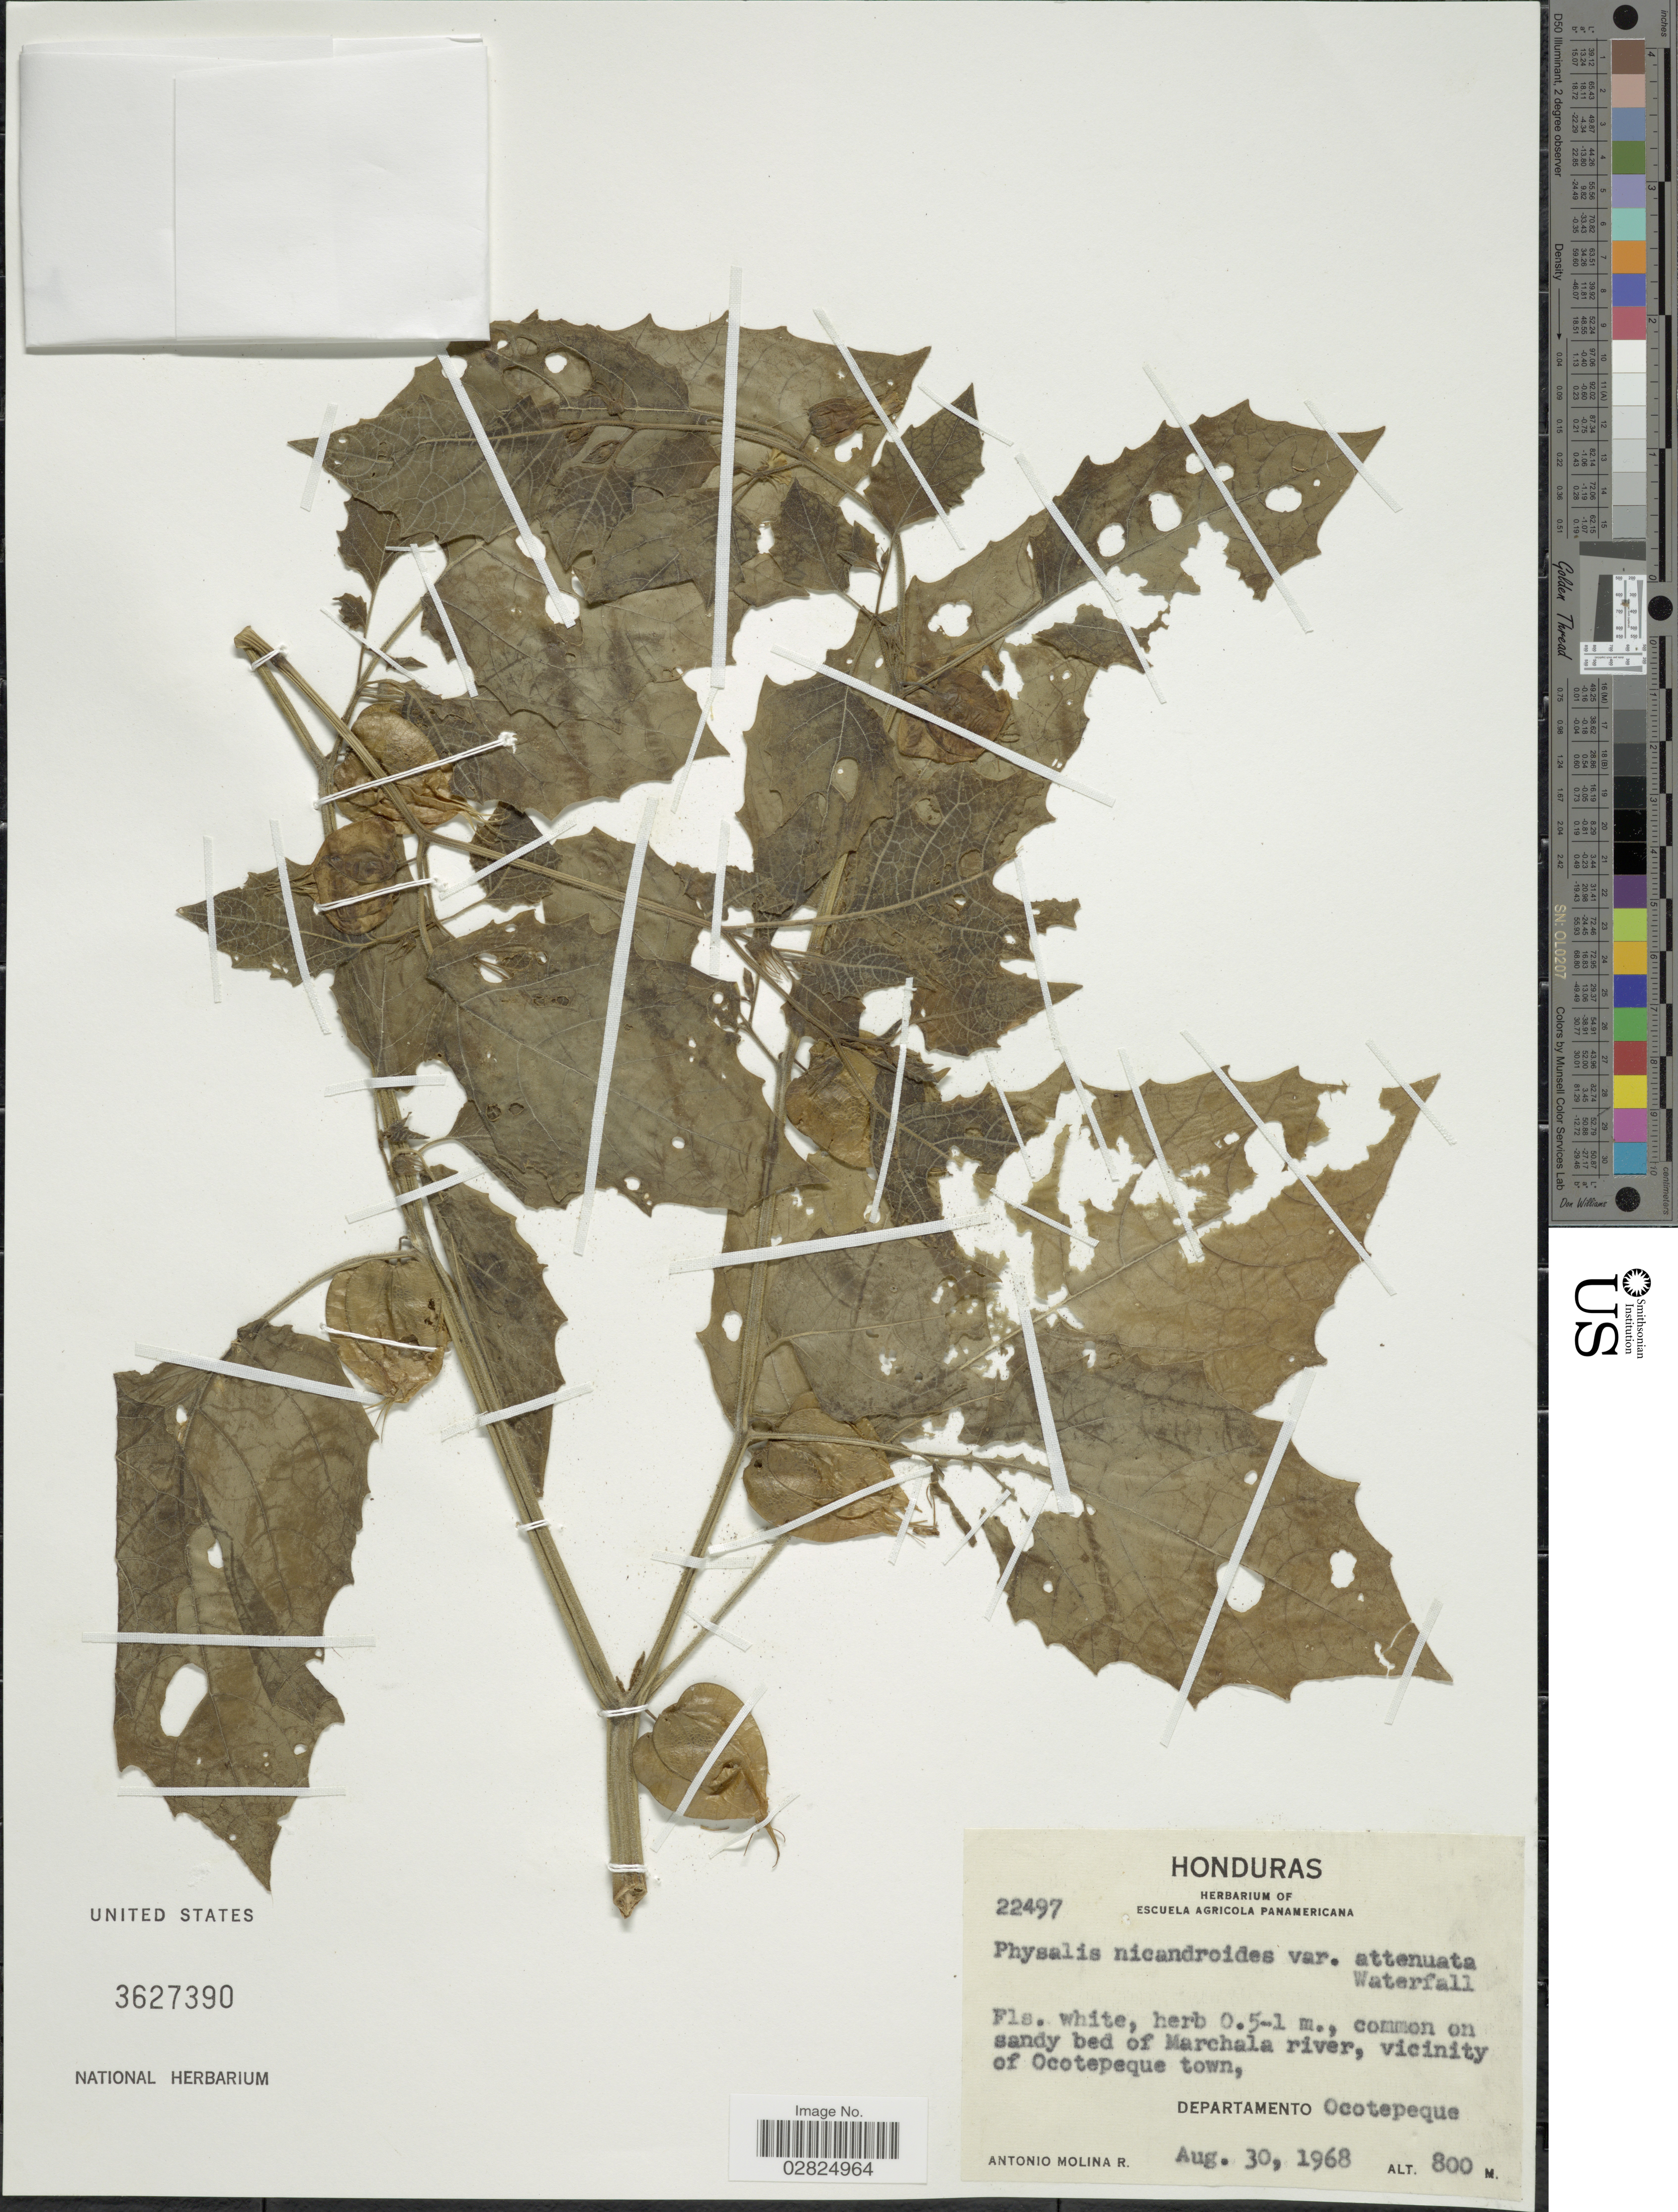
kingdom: Plantae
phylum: Tracheophyta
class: Magnoliopsida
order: Solanales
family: Solanaceae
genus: Physalis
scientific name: Physalis nicandroides var. attenuata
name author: Waterf.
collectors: A. Molina R.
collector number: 22497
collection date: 1968-08-30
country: Honduras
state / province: Ocotepeque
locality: Common on sandy bed of Marchala river, vicinity of Ocotepeque town, Departamento Ocotepeque.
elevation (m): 800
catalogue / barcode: US 3627390